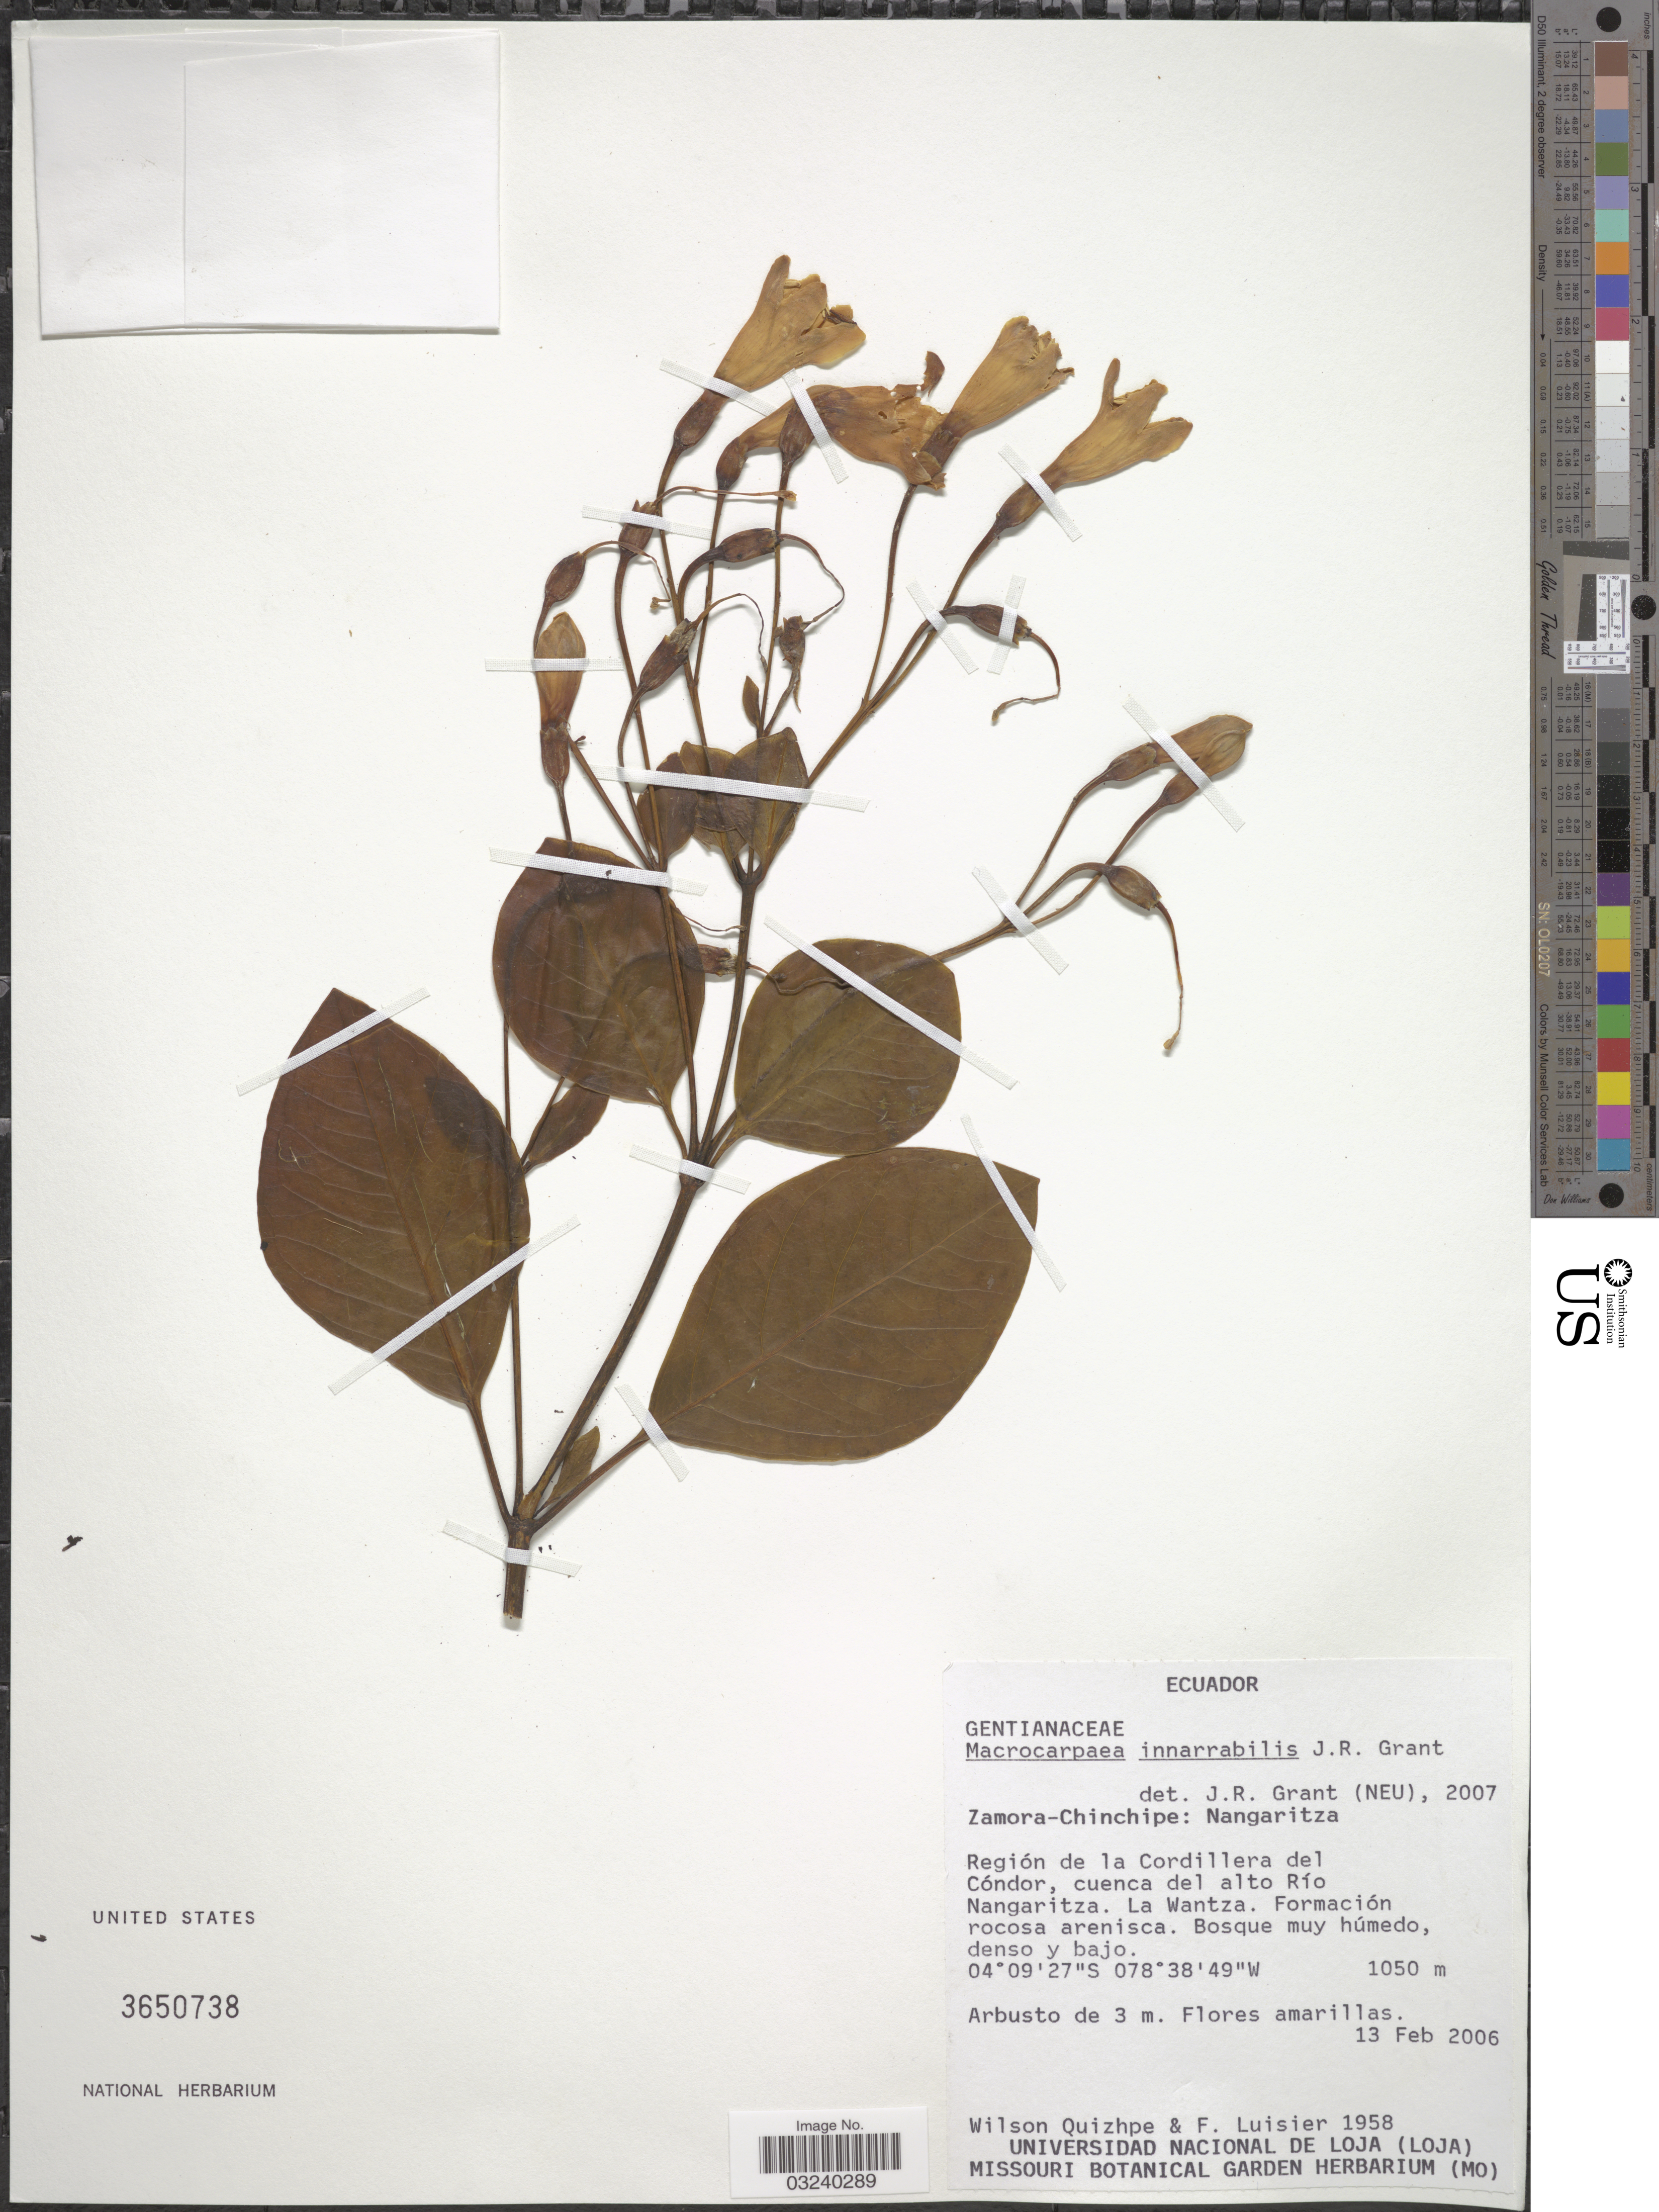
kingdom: Plantae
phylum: Tracheophyta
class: Magnoliopsida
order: Gentianales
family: Gentianaceae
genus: Macrocarpaea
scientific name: Macrocarpaea innarrabilis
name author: J.R. Grant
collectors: W. Quizhpe & F. Luisier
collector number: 1958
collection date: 2006-02-13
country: Ecuador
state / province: Zamora-Chinchipe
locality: Nangaritza. Región de la Cordillera del Cóndor, cuenca del alto Río Nangaritza. La Wantza.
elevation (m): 1050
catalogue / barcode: US 3650738